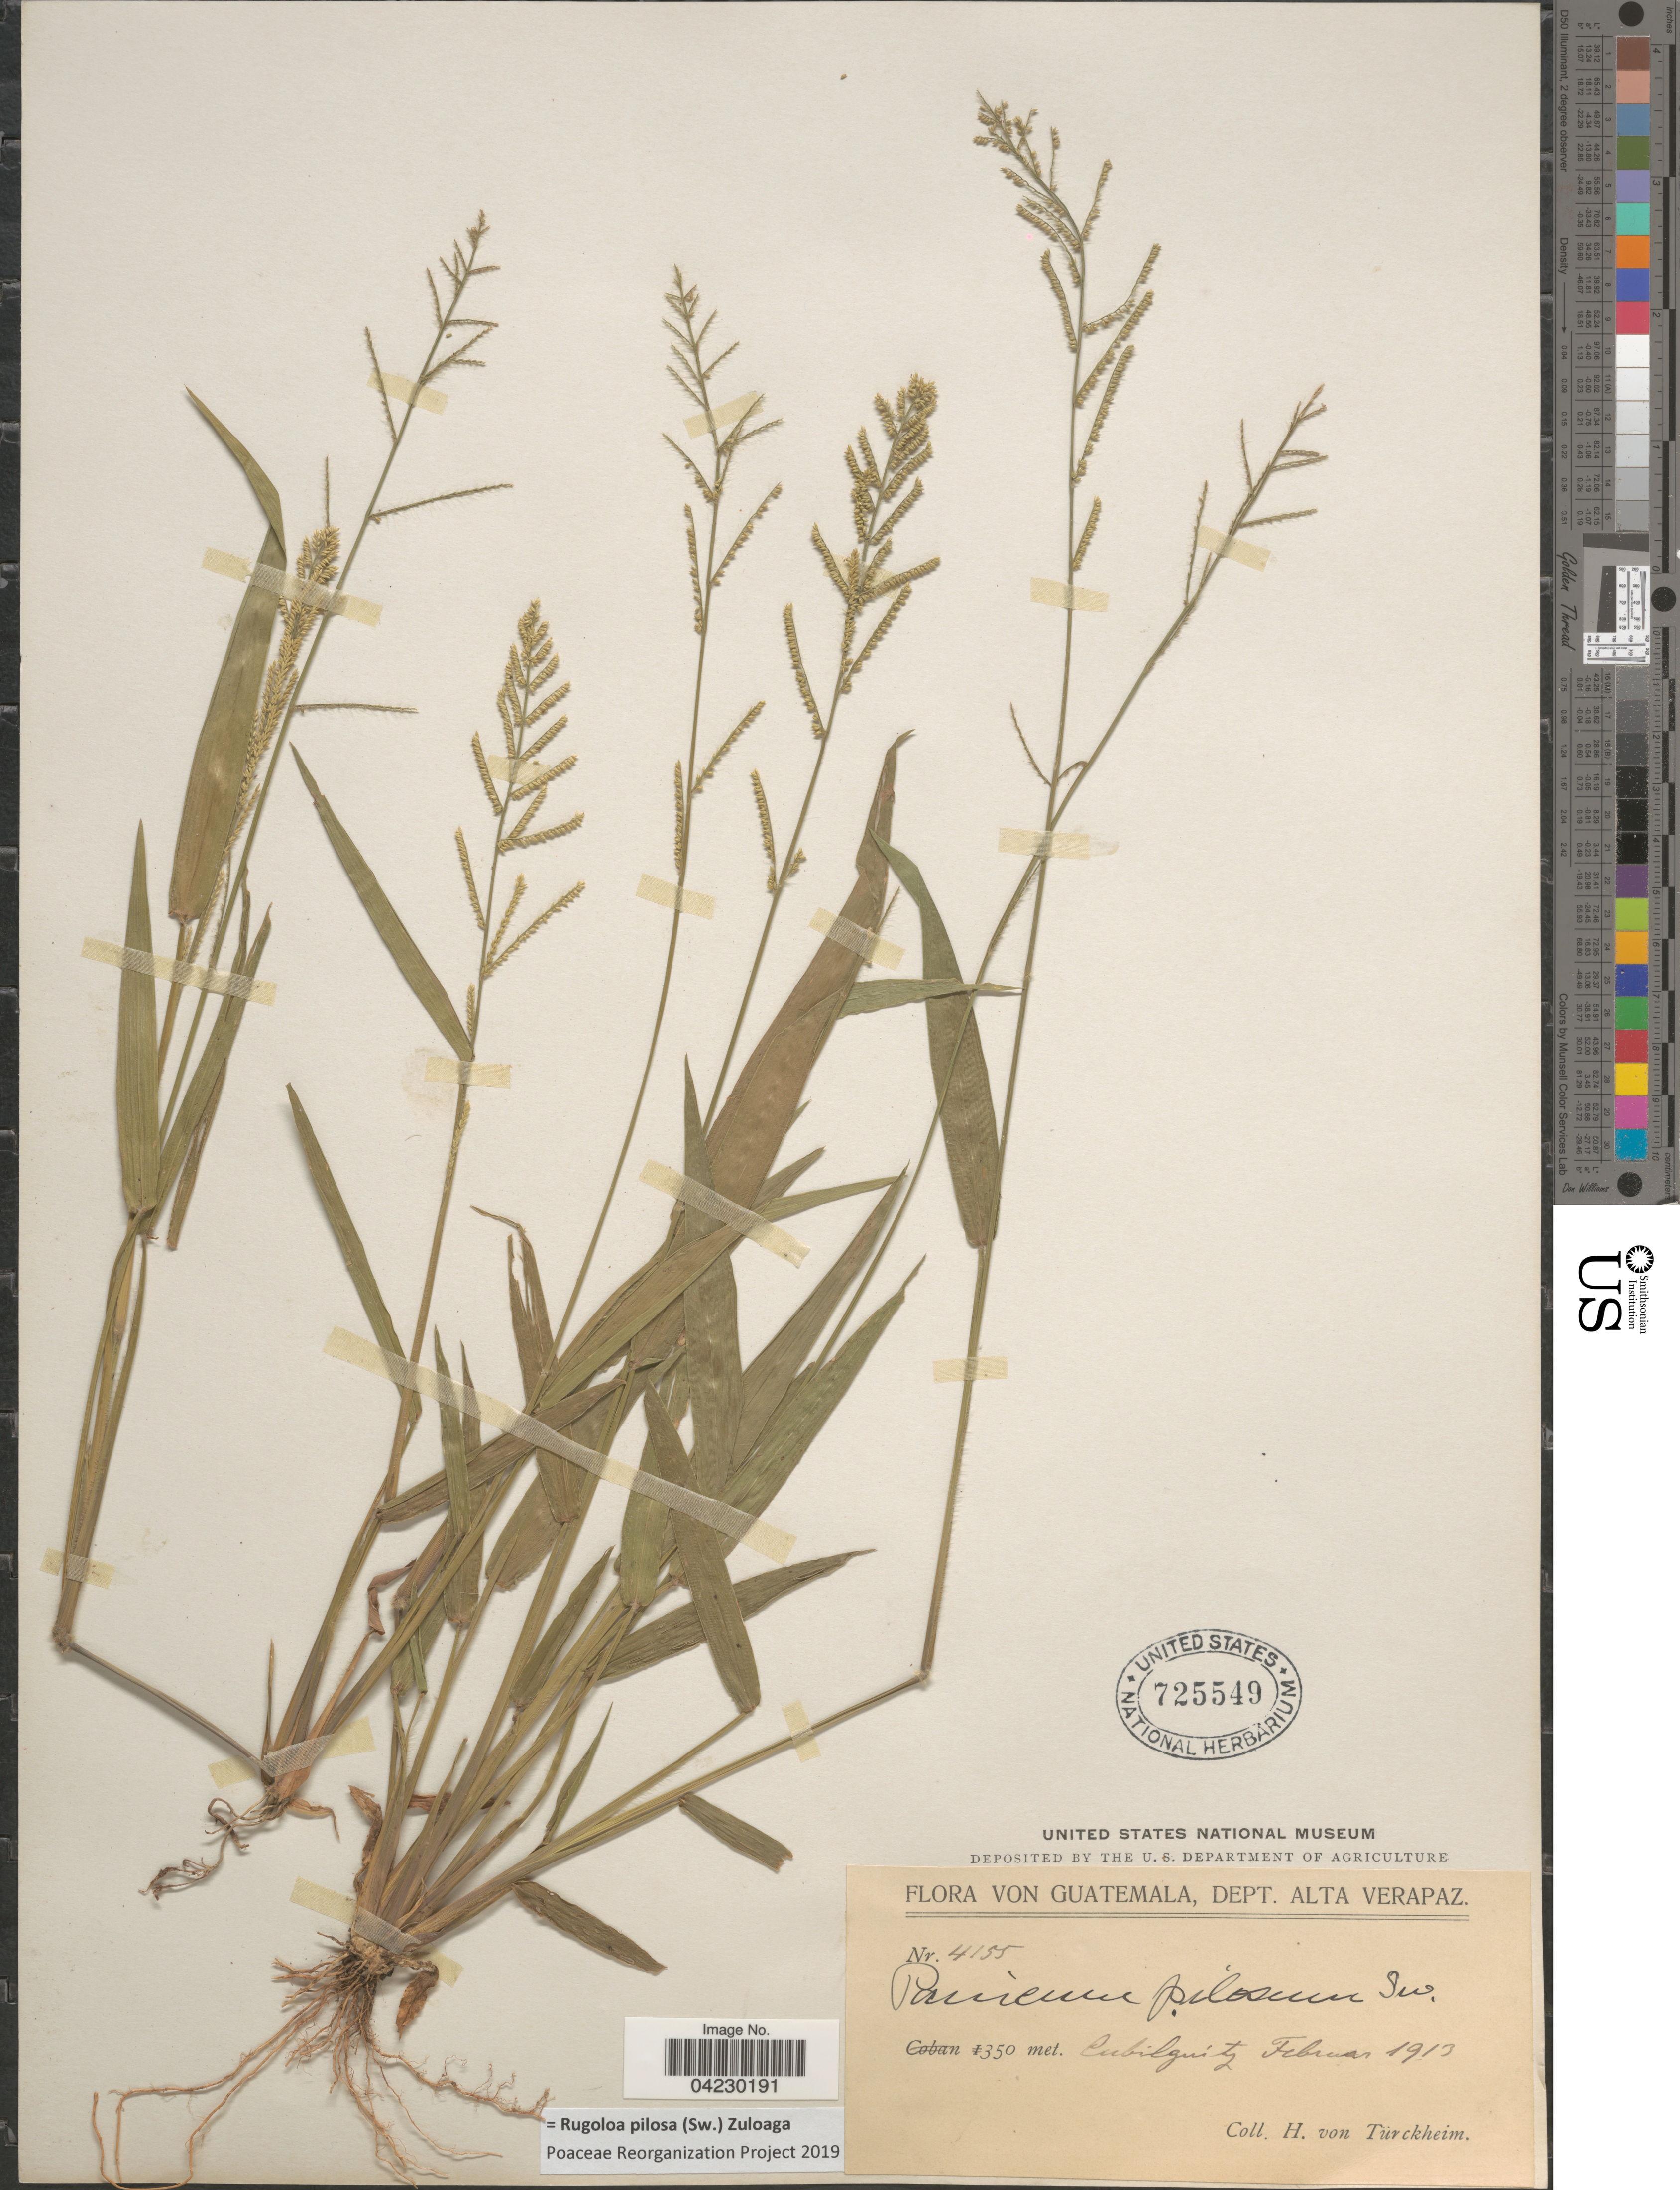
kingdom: Plantae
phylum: Tracheophyta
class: Liliopsida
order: Poales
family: Poaceae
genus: Rugoloa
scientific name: Rugoloa pilosa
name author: (Sw.) Zuloaga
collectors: H. von Türckheim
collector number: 4155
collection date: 1913-02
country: Guatemala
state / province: Alta Verapaz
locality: Dept. Alta Verapaz. Cubilguitz.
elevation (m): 350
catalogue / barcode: US 725549